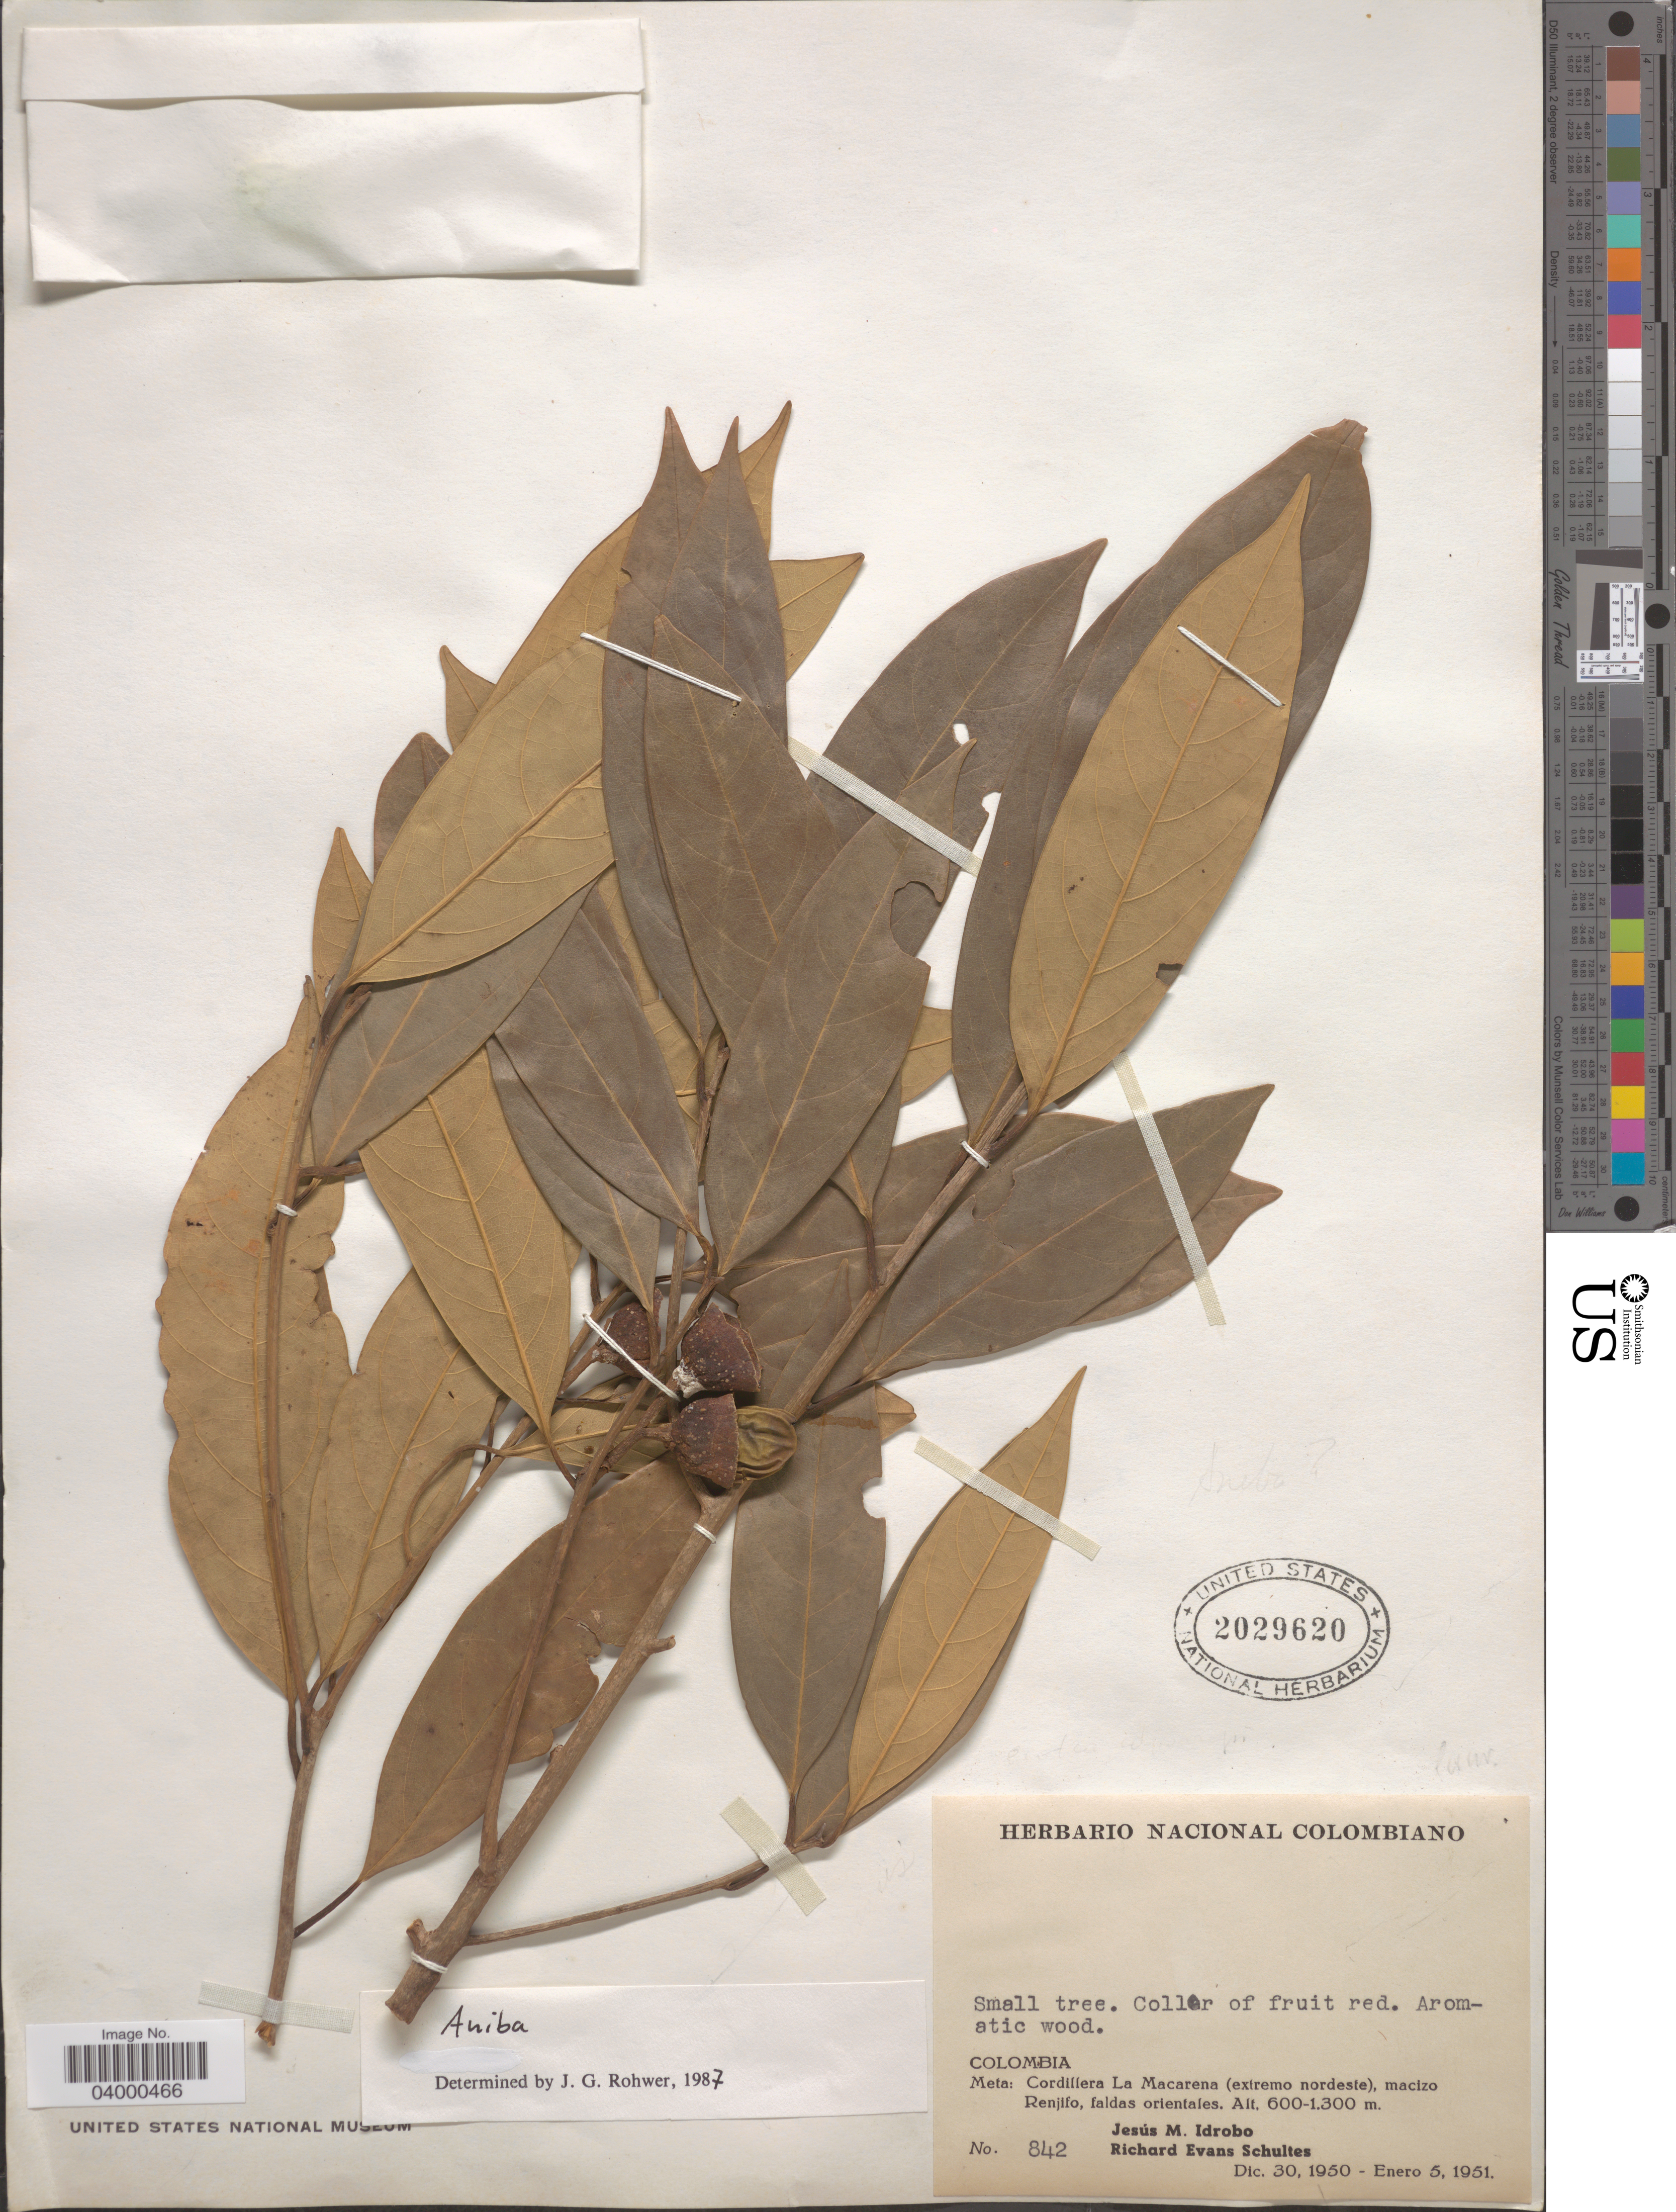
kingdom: Plantae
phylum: Tracheophyta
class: Magnoliopsida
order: Laurales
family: Lauraceae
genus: Aniba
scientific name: Aniba sp.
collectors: J. M. Idrobo & R. E. Schultes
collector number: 842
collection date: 1950-12-30/1951-01-05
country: Colombia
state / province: Meta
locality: Cordillera La Macarena (extremo nordeste), macizo Renjifo, faldas orientales.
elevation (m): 600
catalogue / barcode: US 2029620